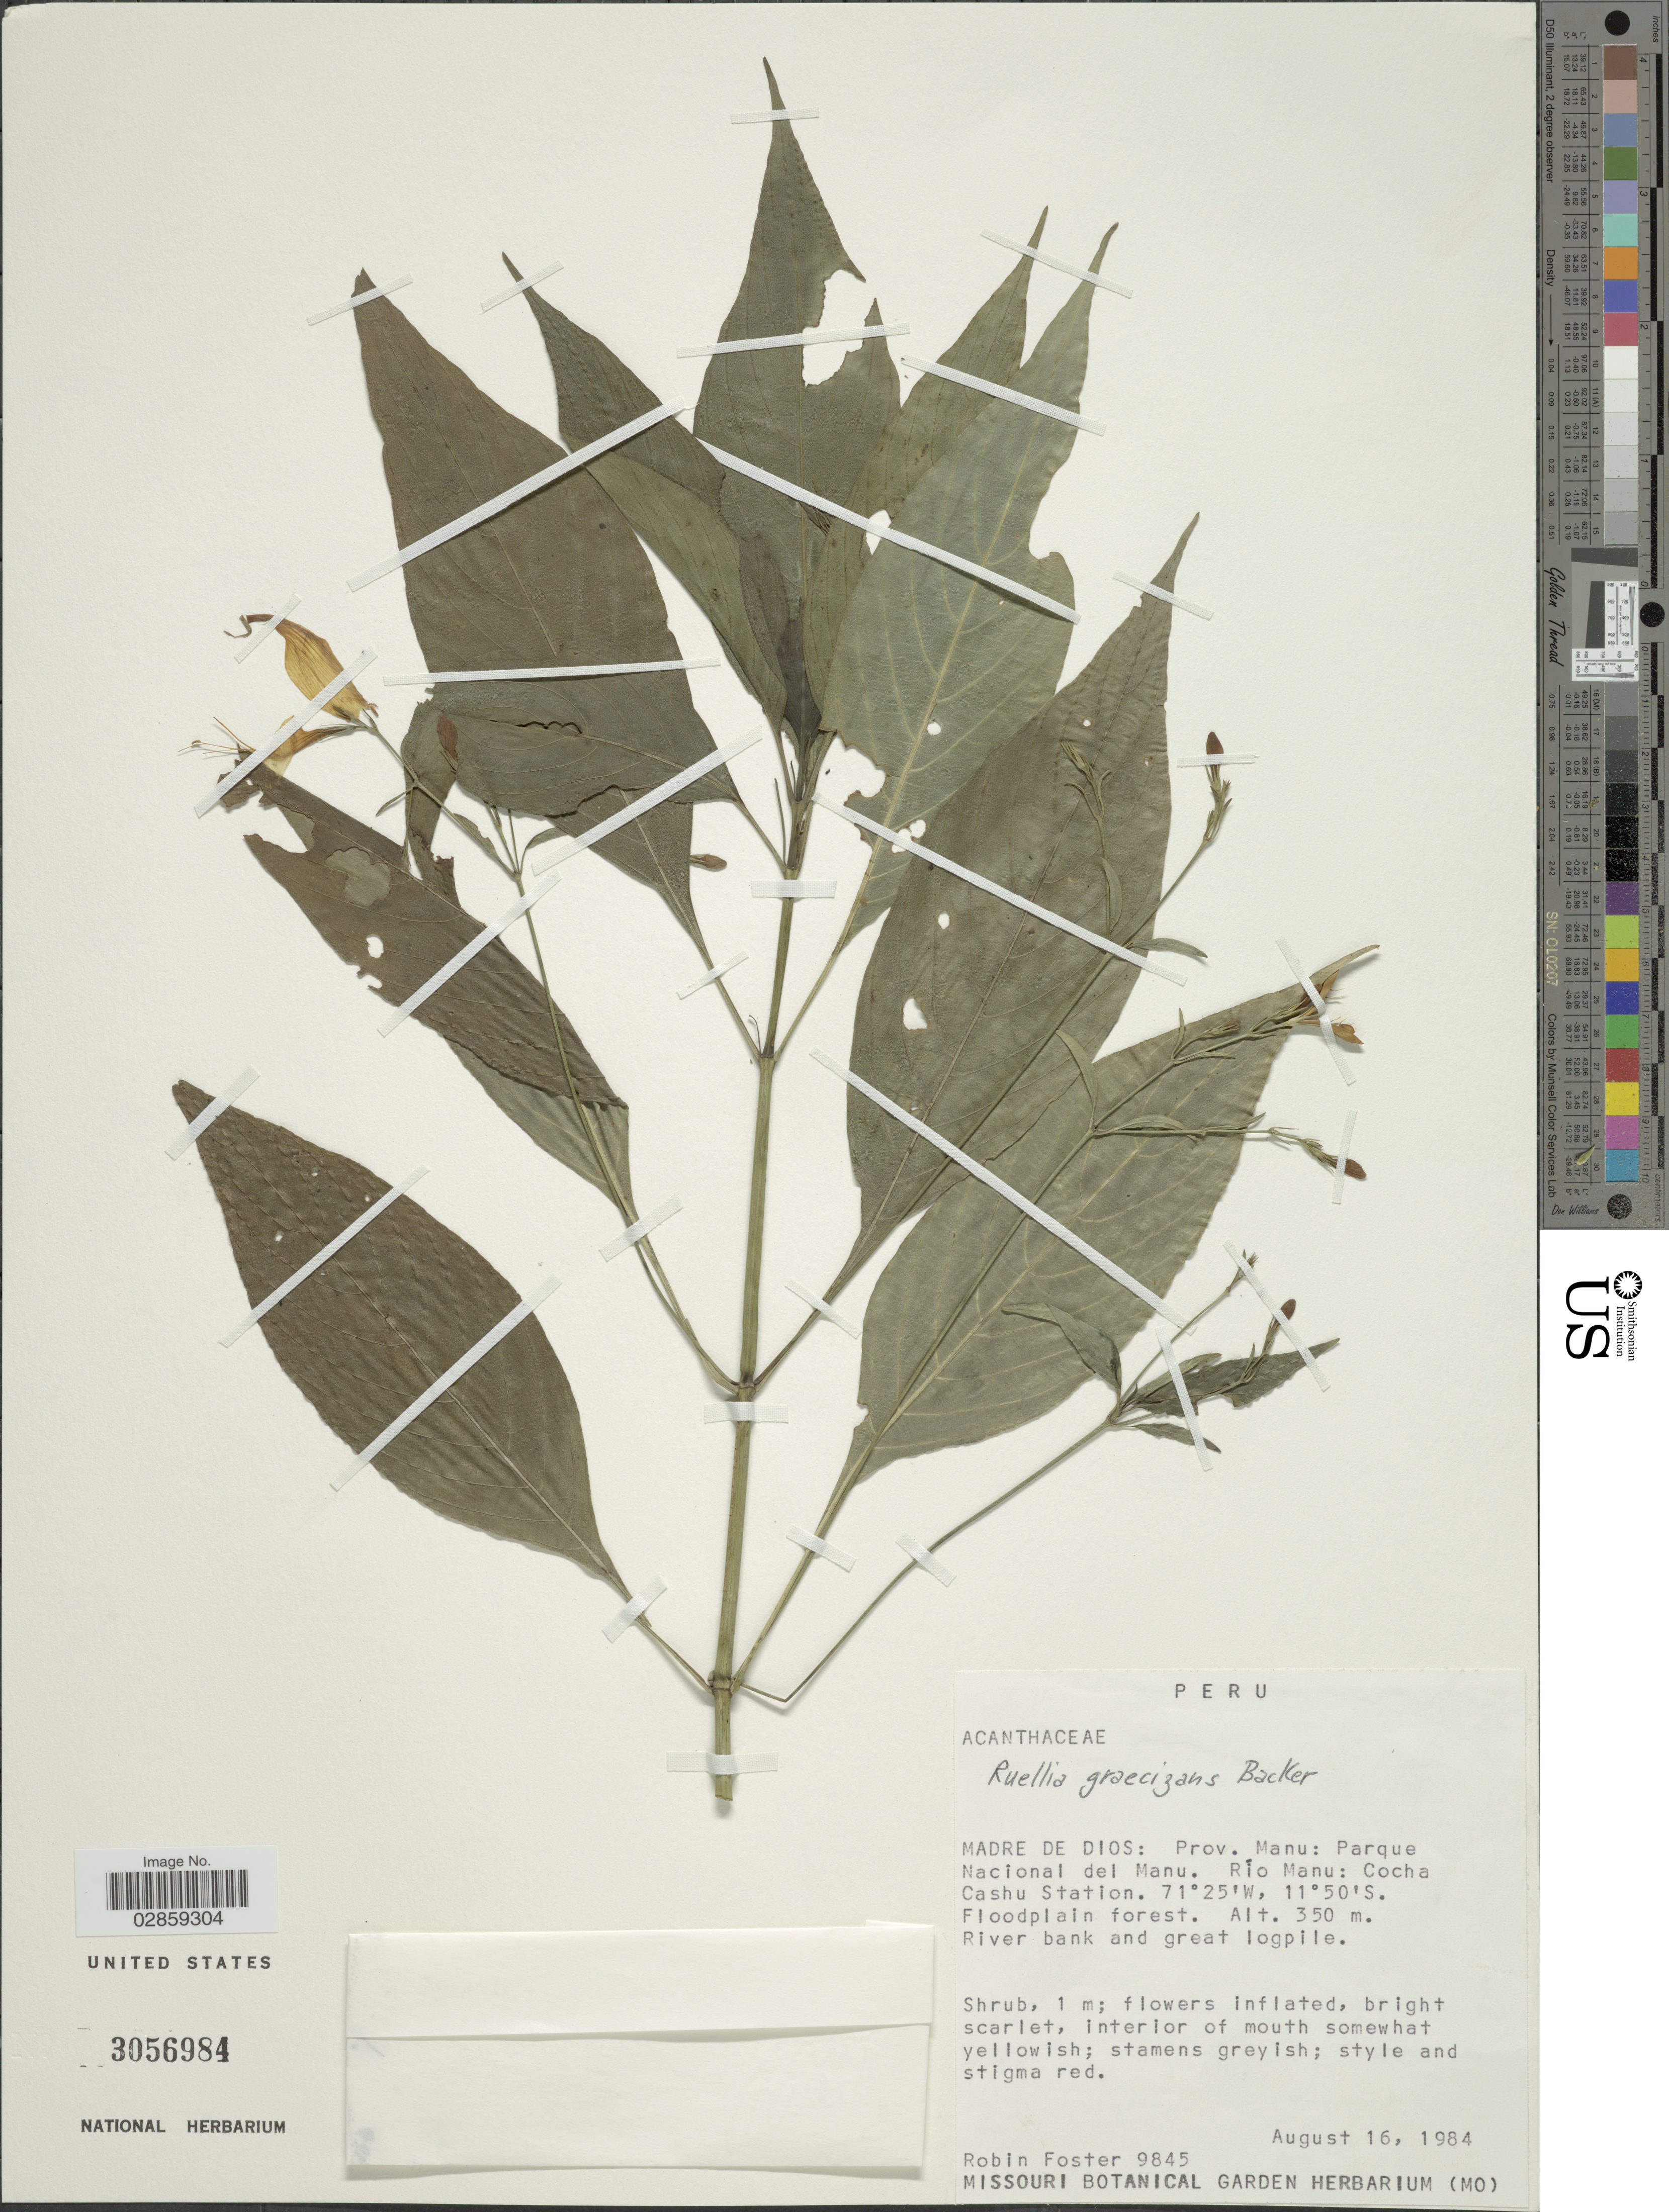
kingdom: Plantae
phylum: Tracheophyta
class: Magnoliopsida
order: Lamiales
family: Acanthaceae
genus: Ruellia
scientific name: Ruellia brevifolia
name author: (Pohl) C. Ezcurra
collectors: R. B. Foster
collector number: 9845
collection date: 1984-08-16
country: Peru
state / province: Madre de Dios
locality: Prov. Manu: Parque Nacional del Manu. Río Manu: Cocha Cashu Station.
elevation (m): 350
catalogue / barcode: US 3056984